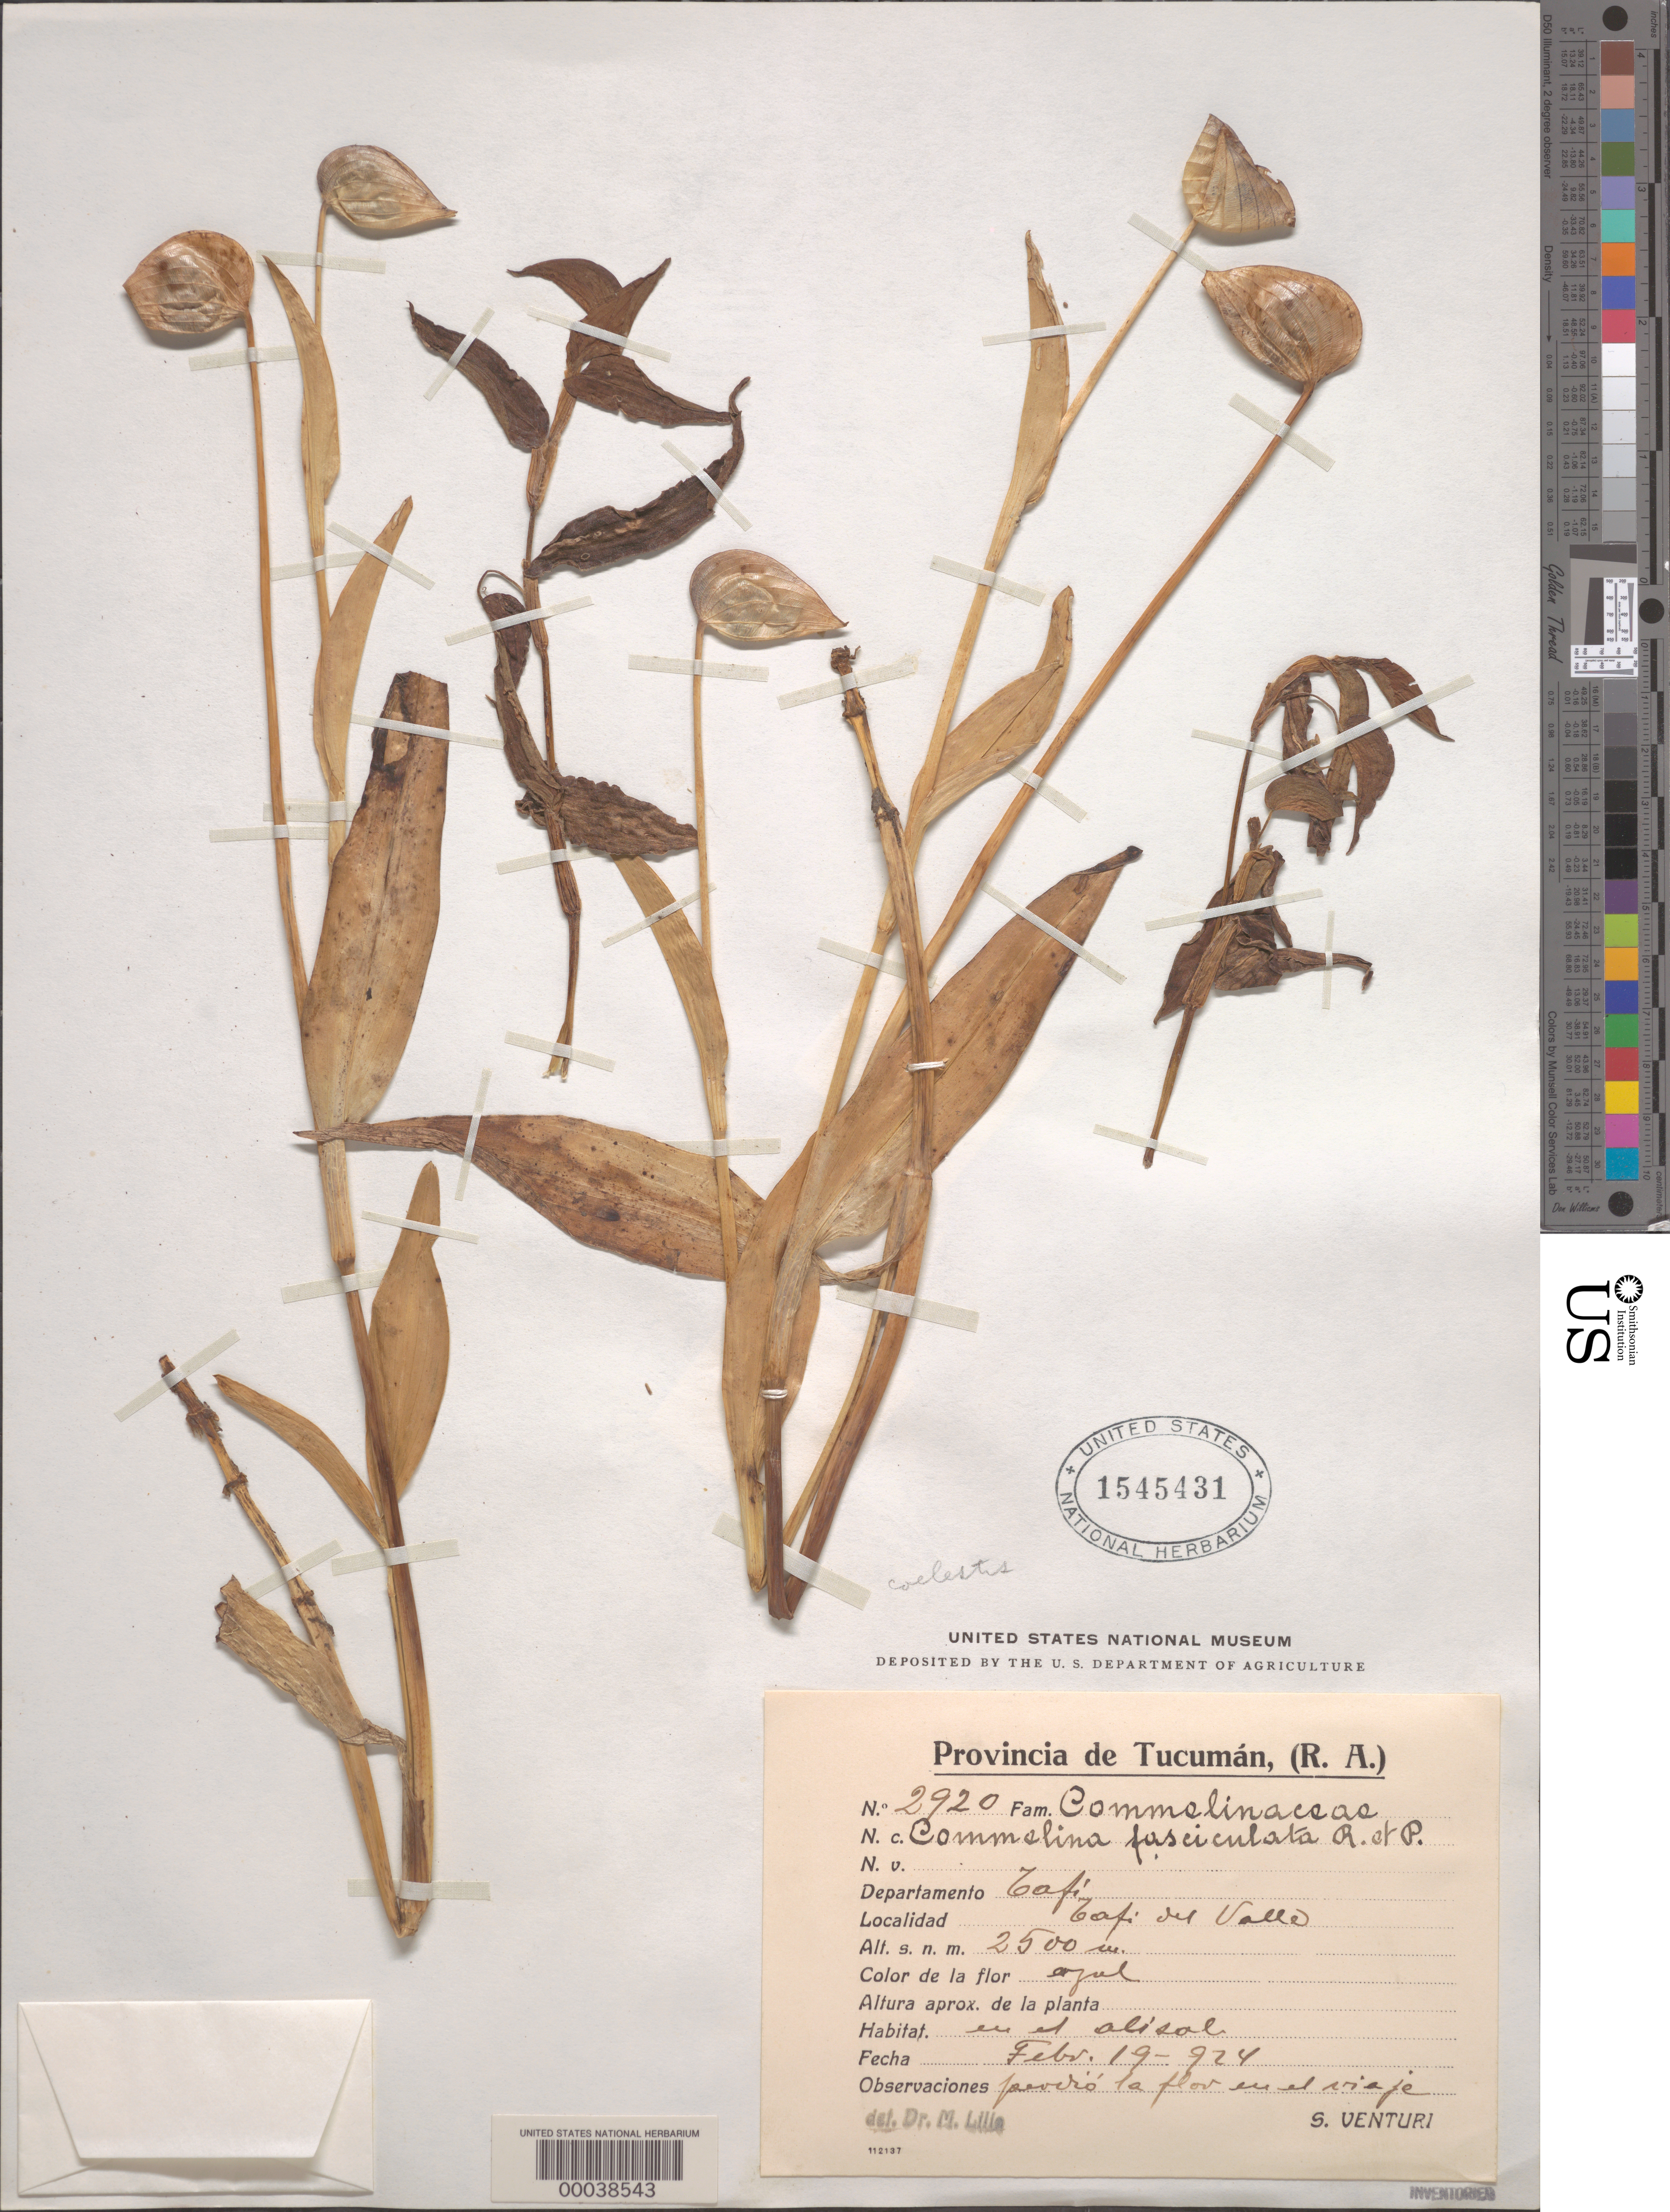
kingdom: Plantae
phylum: Tracheophyta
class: Liliopsida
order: Commelinales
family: Commelinaceae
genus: Commelina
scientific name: Commelina elliptica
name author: Kunth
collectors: S. Venturi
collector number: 2920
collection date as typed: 19 Feb 1924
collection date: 1924-02-19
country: Argentina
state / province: Tucumán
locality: Tafi; valle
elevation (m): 2500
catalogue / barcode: US 1545431